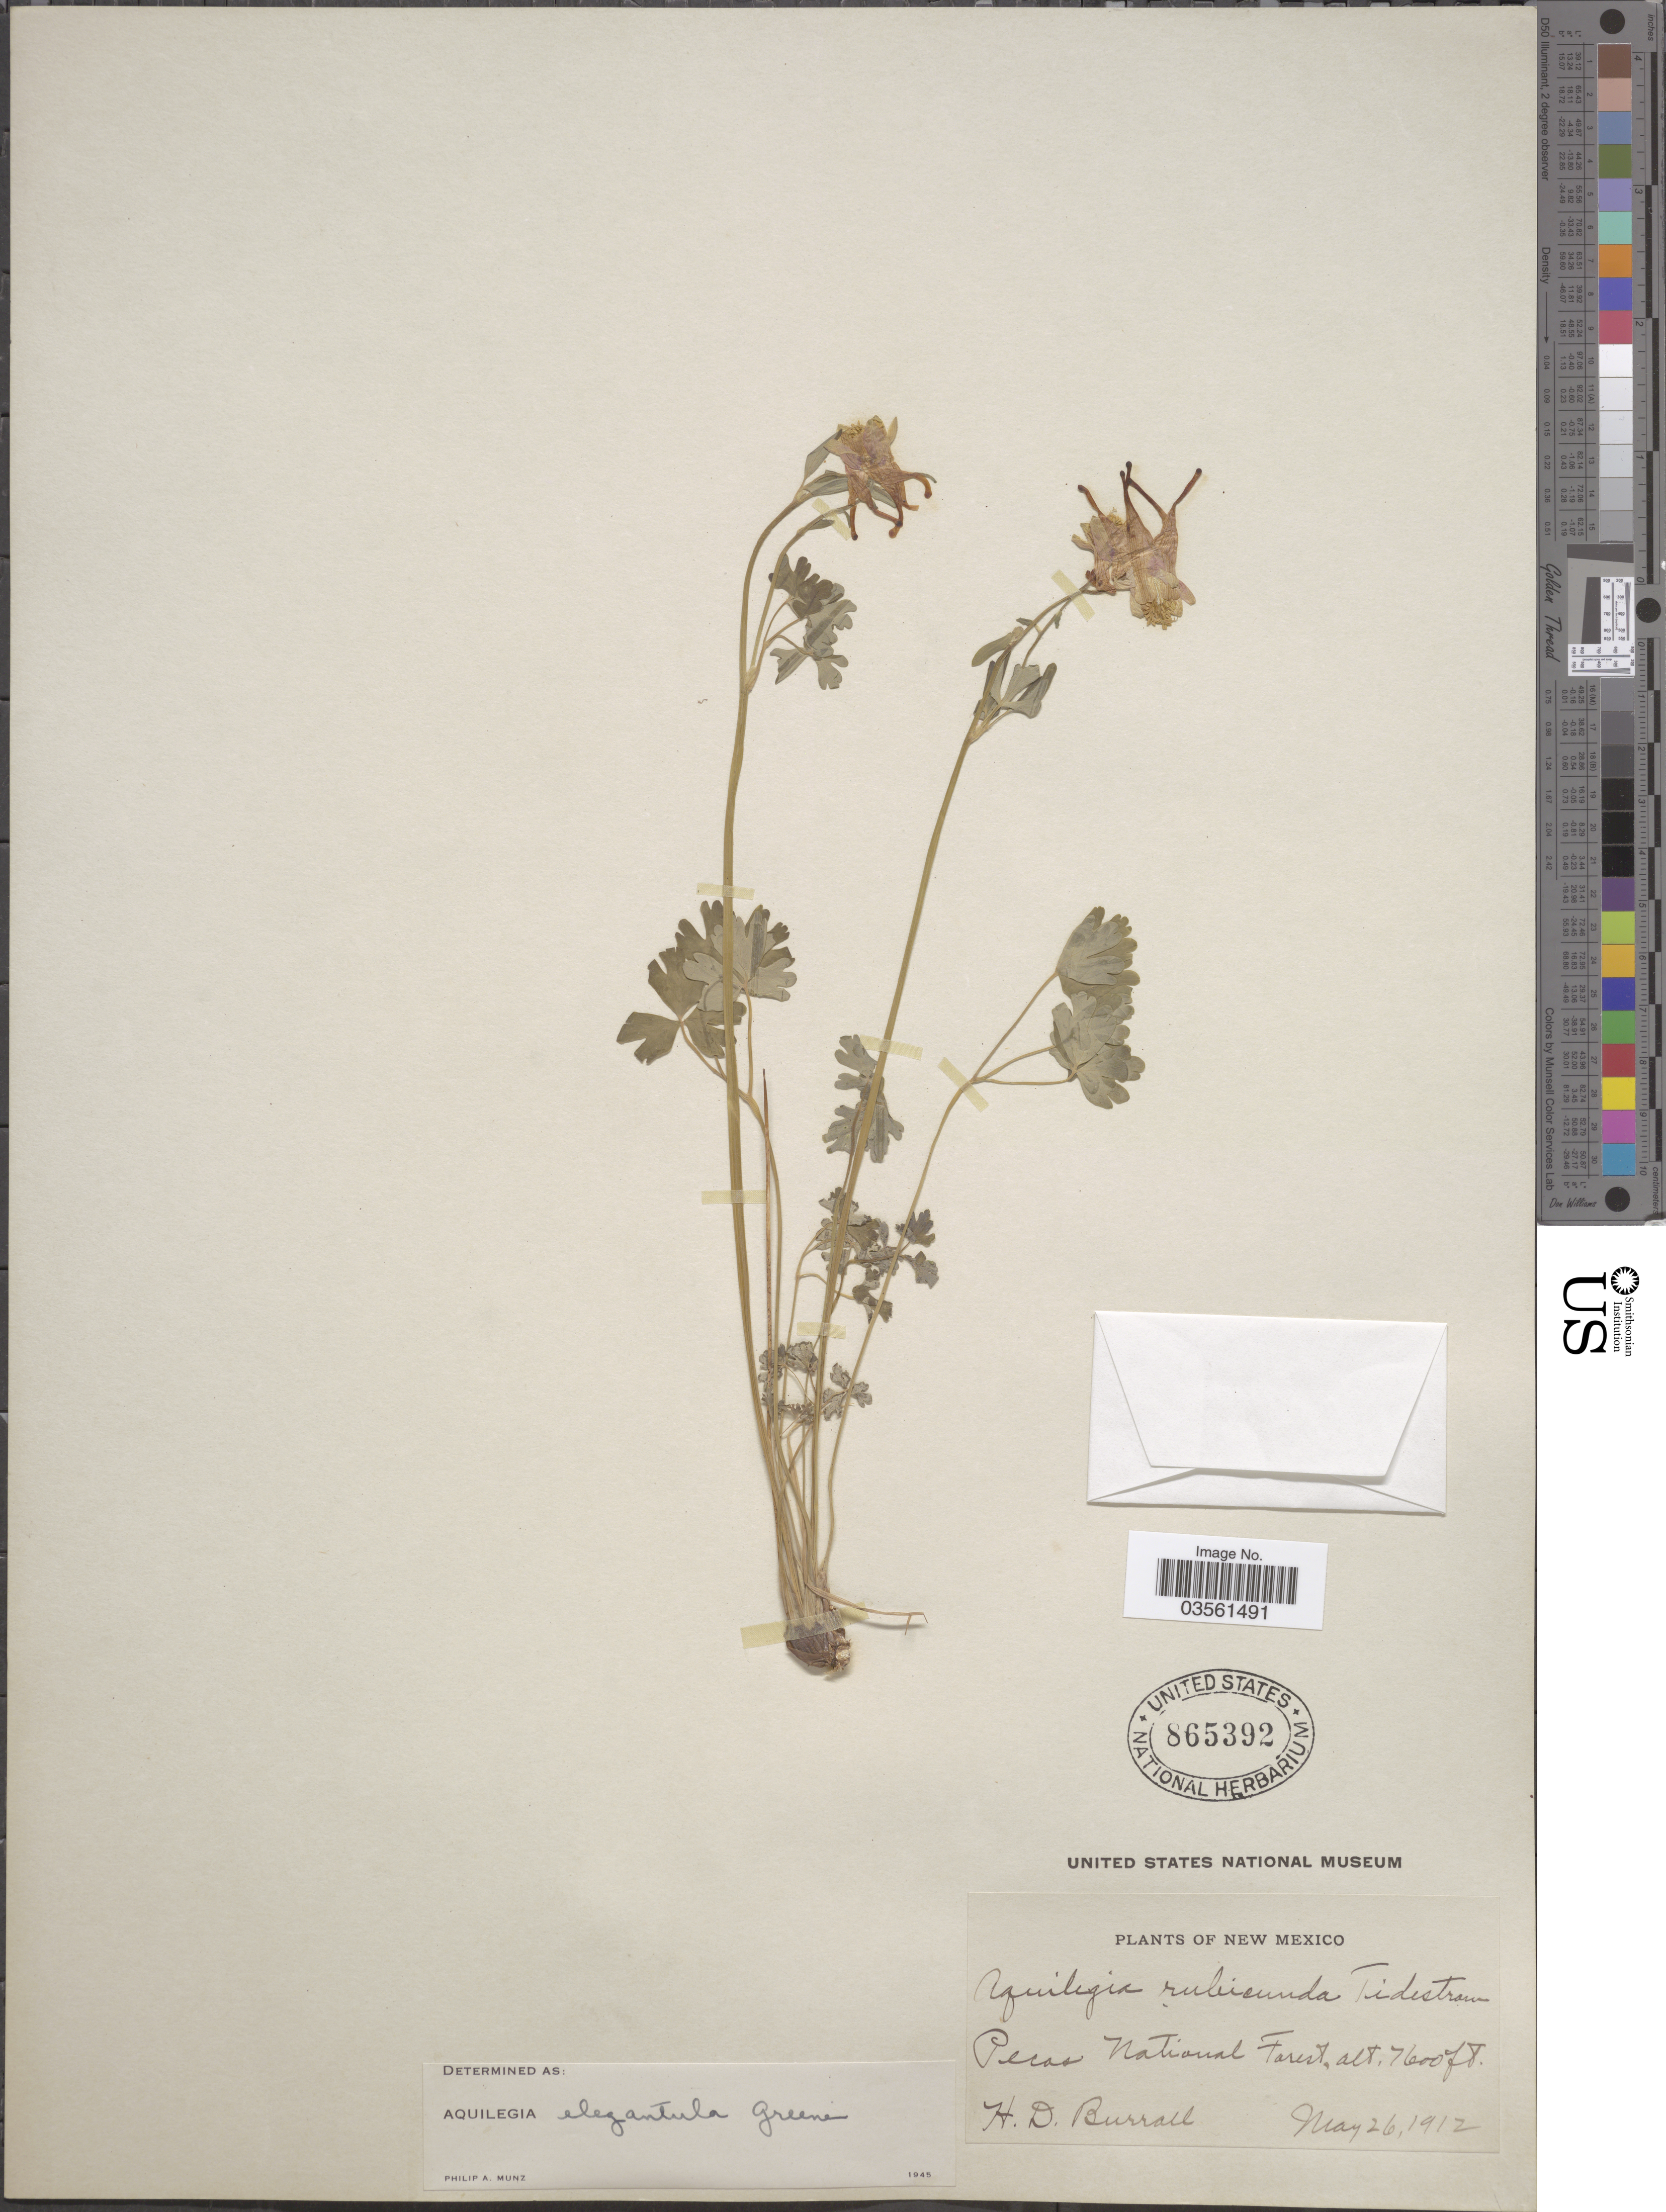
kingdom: Plantae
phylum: Tracheophyta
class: Magnoliopsida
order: Ranunculales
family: Ranunculaceae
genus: Aquilegia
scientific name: Aquilegia elegantula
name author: Greene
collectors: H. Burrall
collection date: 1912-05-26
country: United States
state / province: New Mexico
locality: Pecos National Forest.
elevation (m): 2316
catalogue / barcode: US 865392